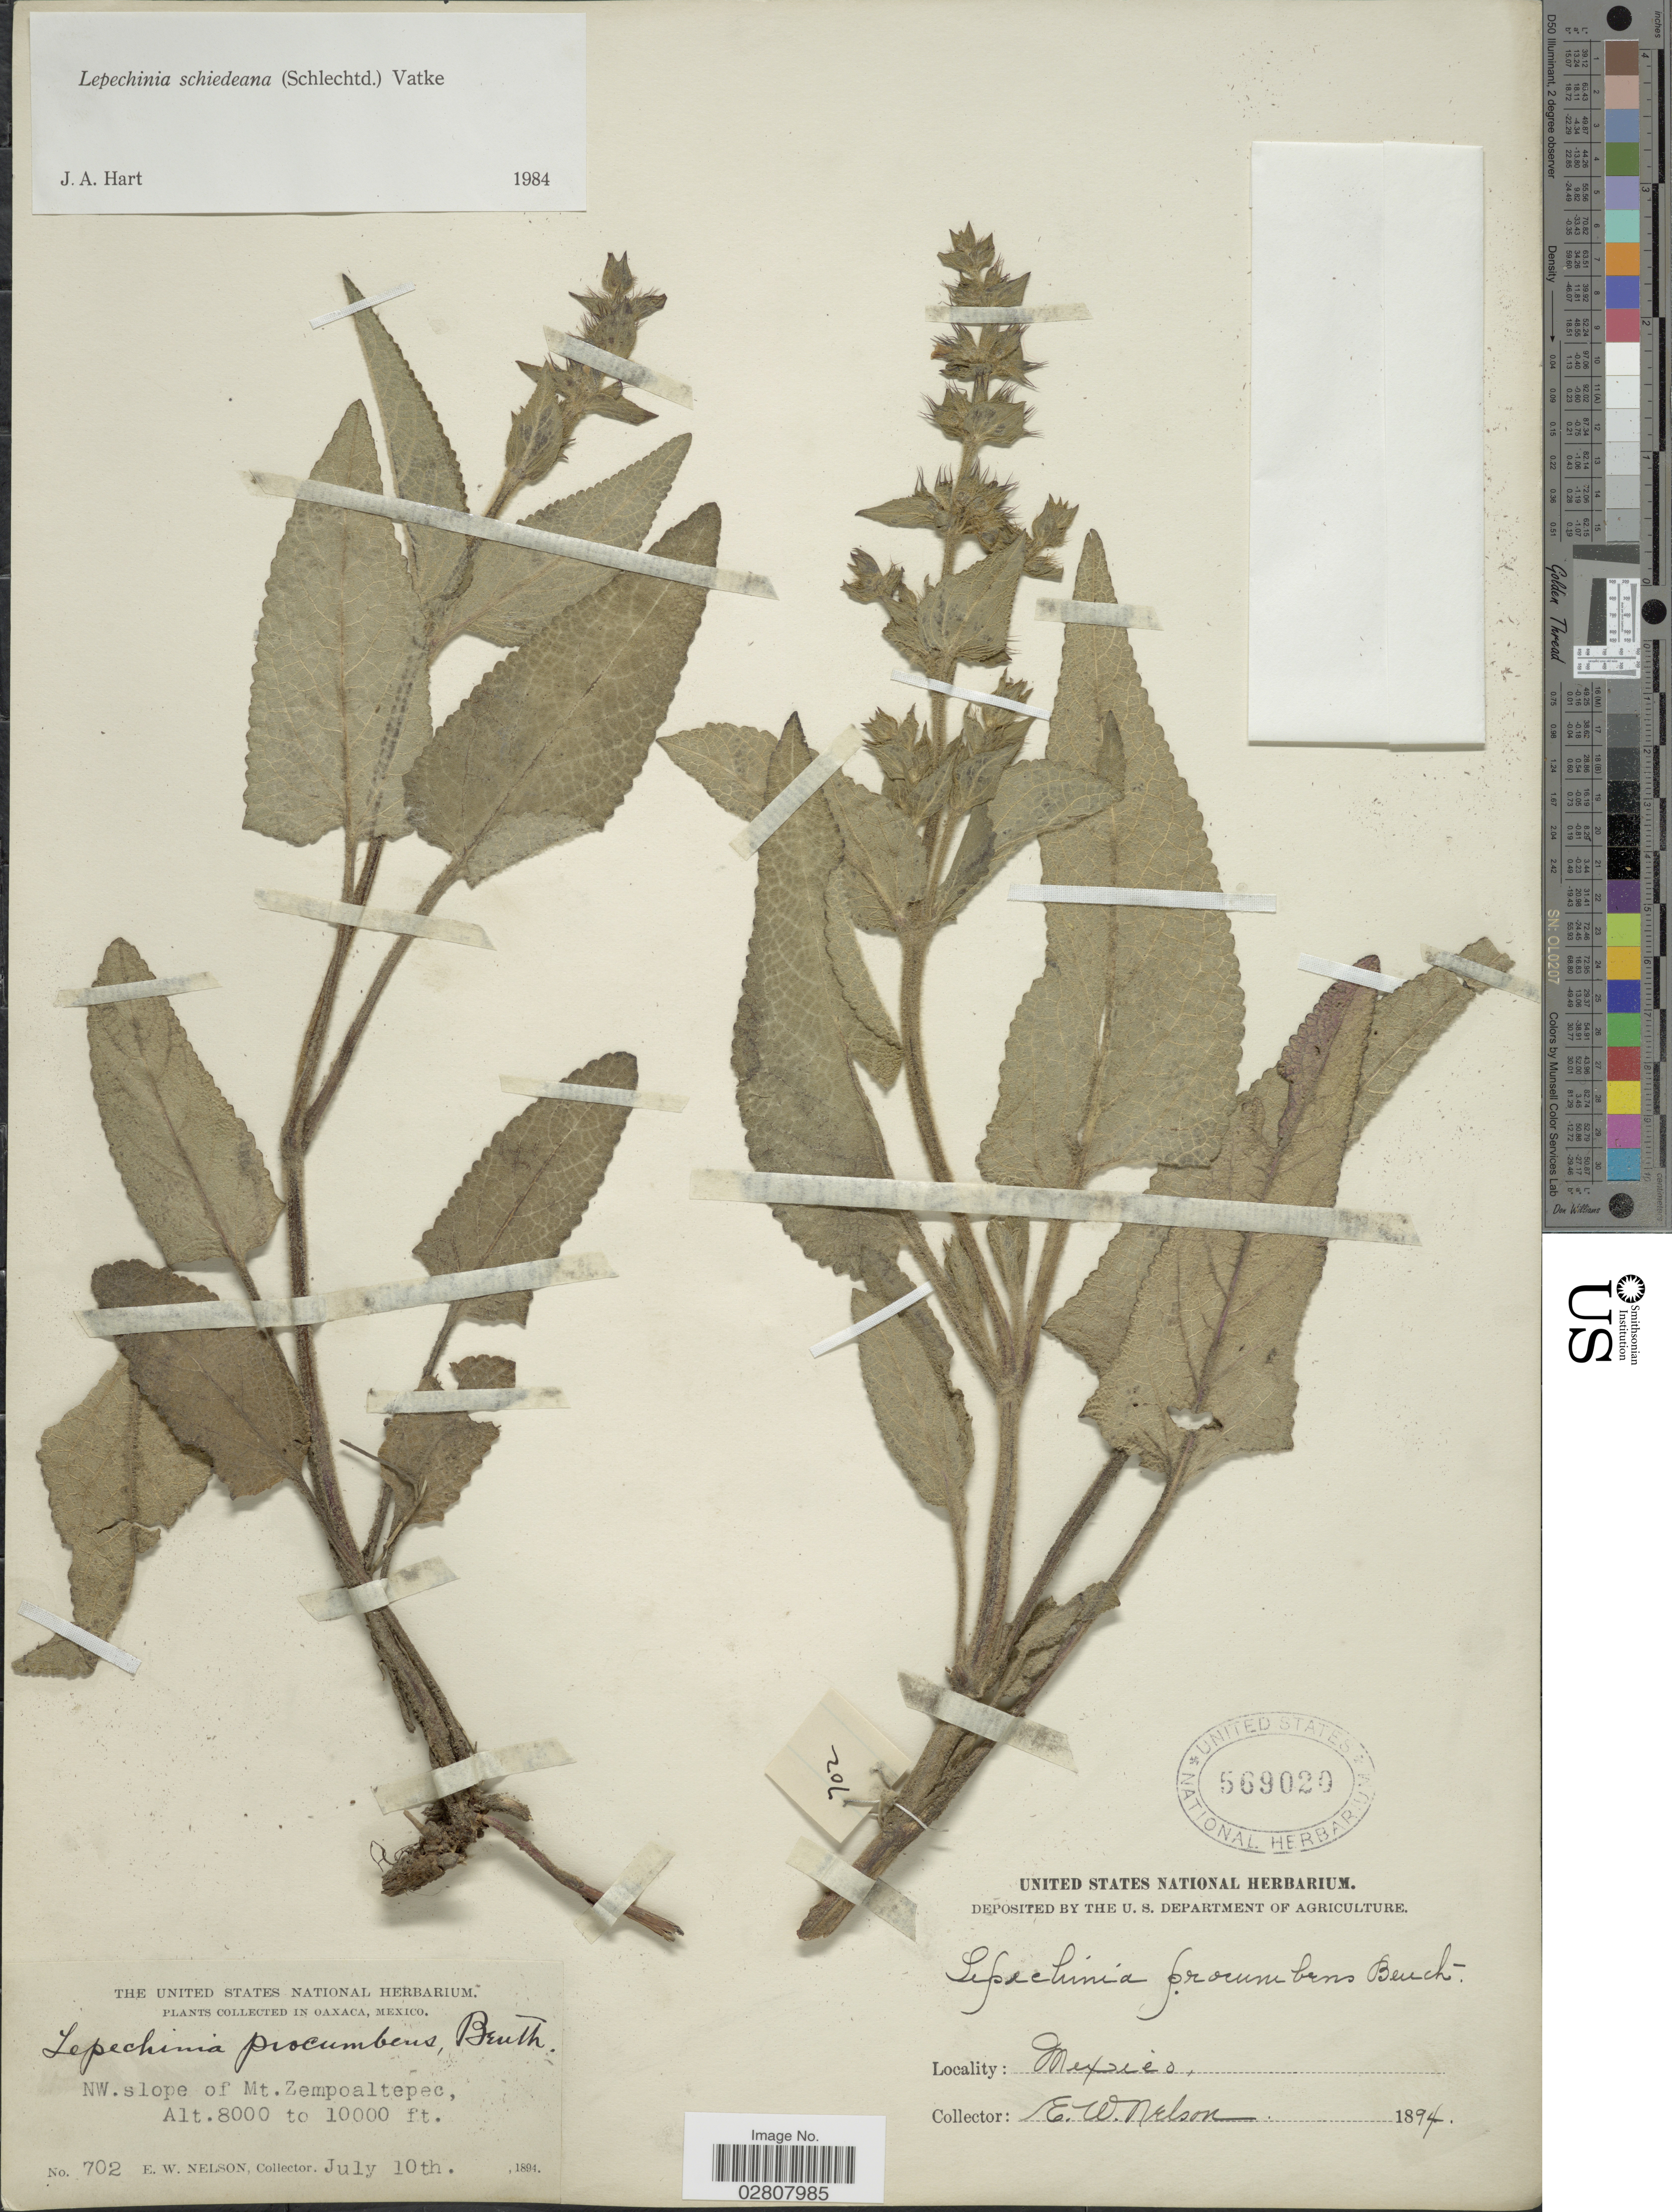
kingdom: Plantae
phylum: Tracheophyta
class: Magnoliopsida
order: Lamiales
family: Lamiaceae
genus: Lepechinia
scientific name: Lepechinia schiedeana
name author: (Schltdl.) Vatke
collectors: E. W. Nelson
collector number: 702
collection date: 1894-07-10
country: Mexico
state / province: Oaxaca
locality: NW. slope of Mt. Zempoaltepec.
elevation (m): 2438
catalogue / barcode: US 569020